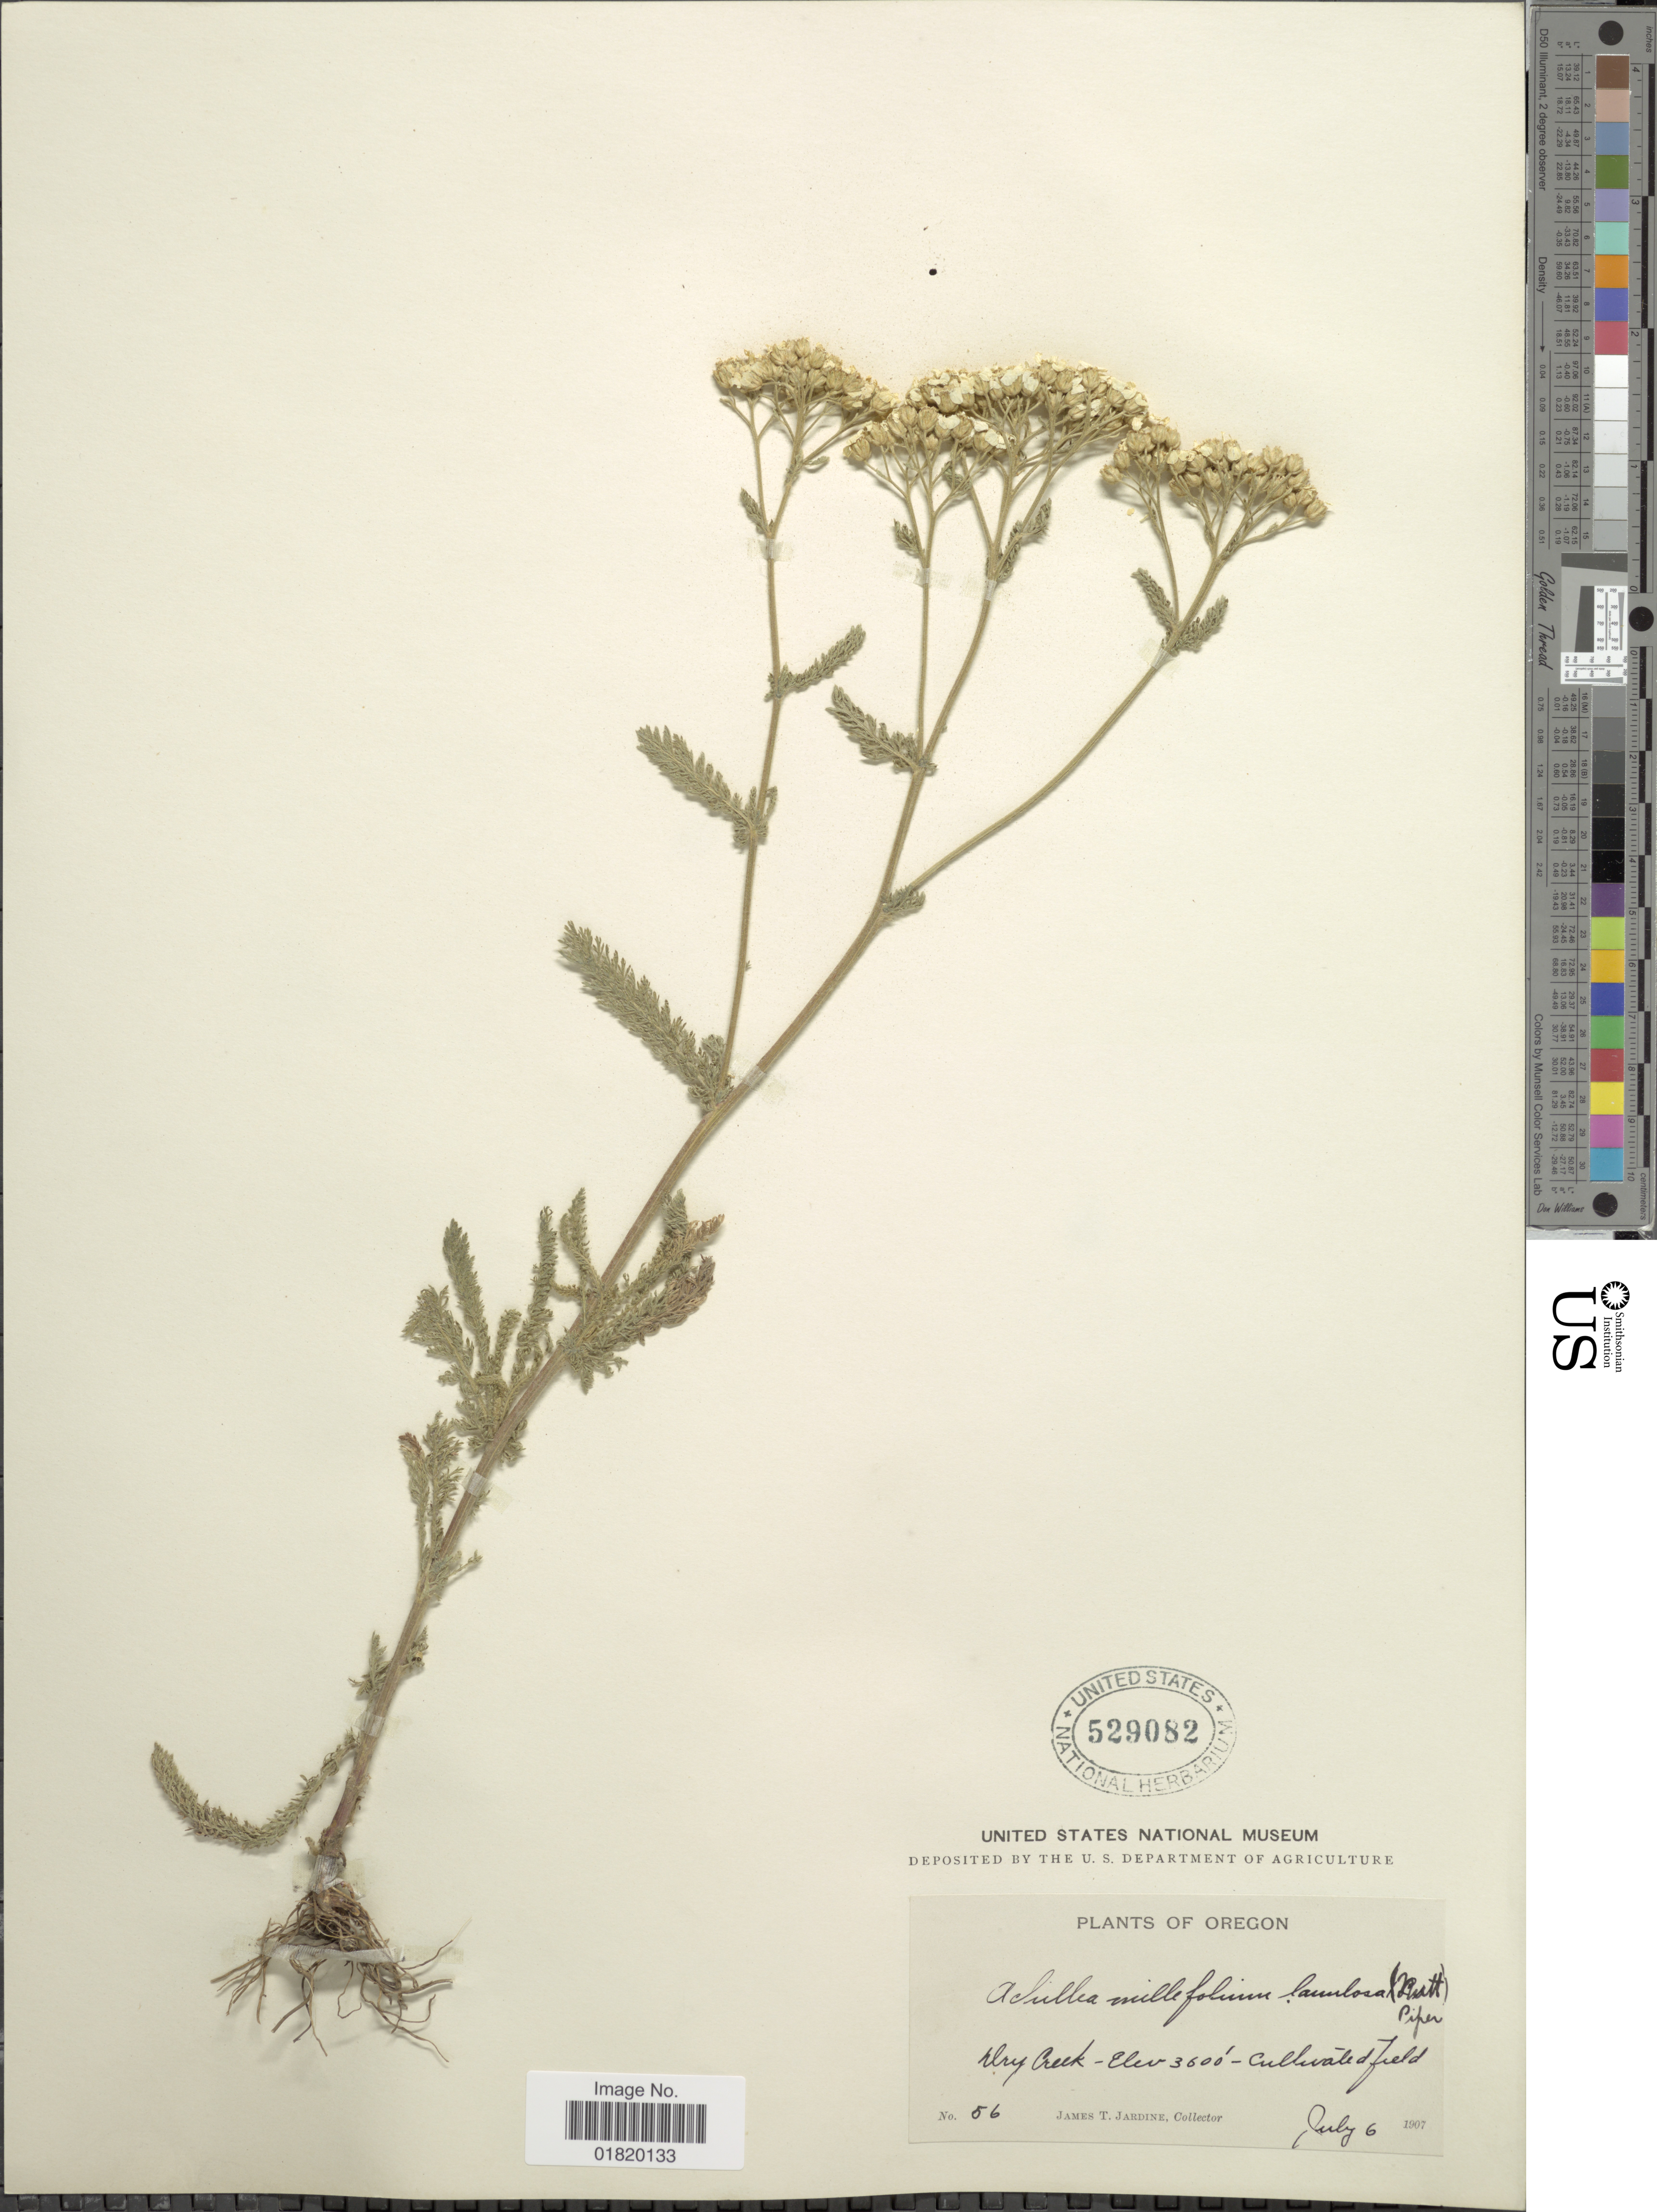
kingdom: Plantae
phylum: Tracheophyta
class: Magnoliopsida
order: Asterales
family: Asteraceae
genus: Achillea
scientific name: Achillea lanulosa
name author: Nutt.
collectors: J. T. Jardine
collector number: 56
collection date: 1907-07-06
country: United States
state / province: Oregon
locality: Dry Creek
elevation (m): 1097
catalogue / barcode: US 529082